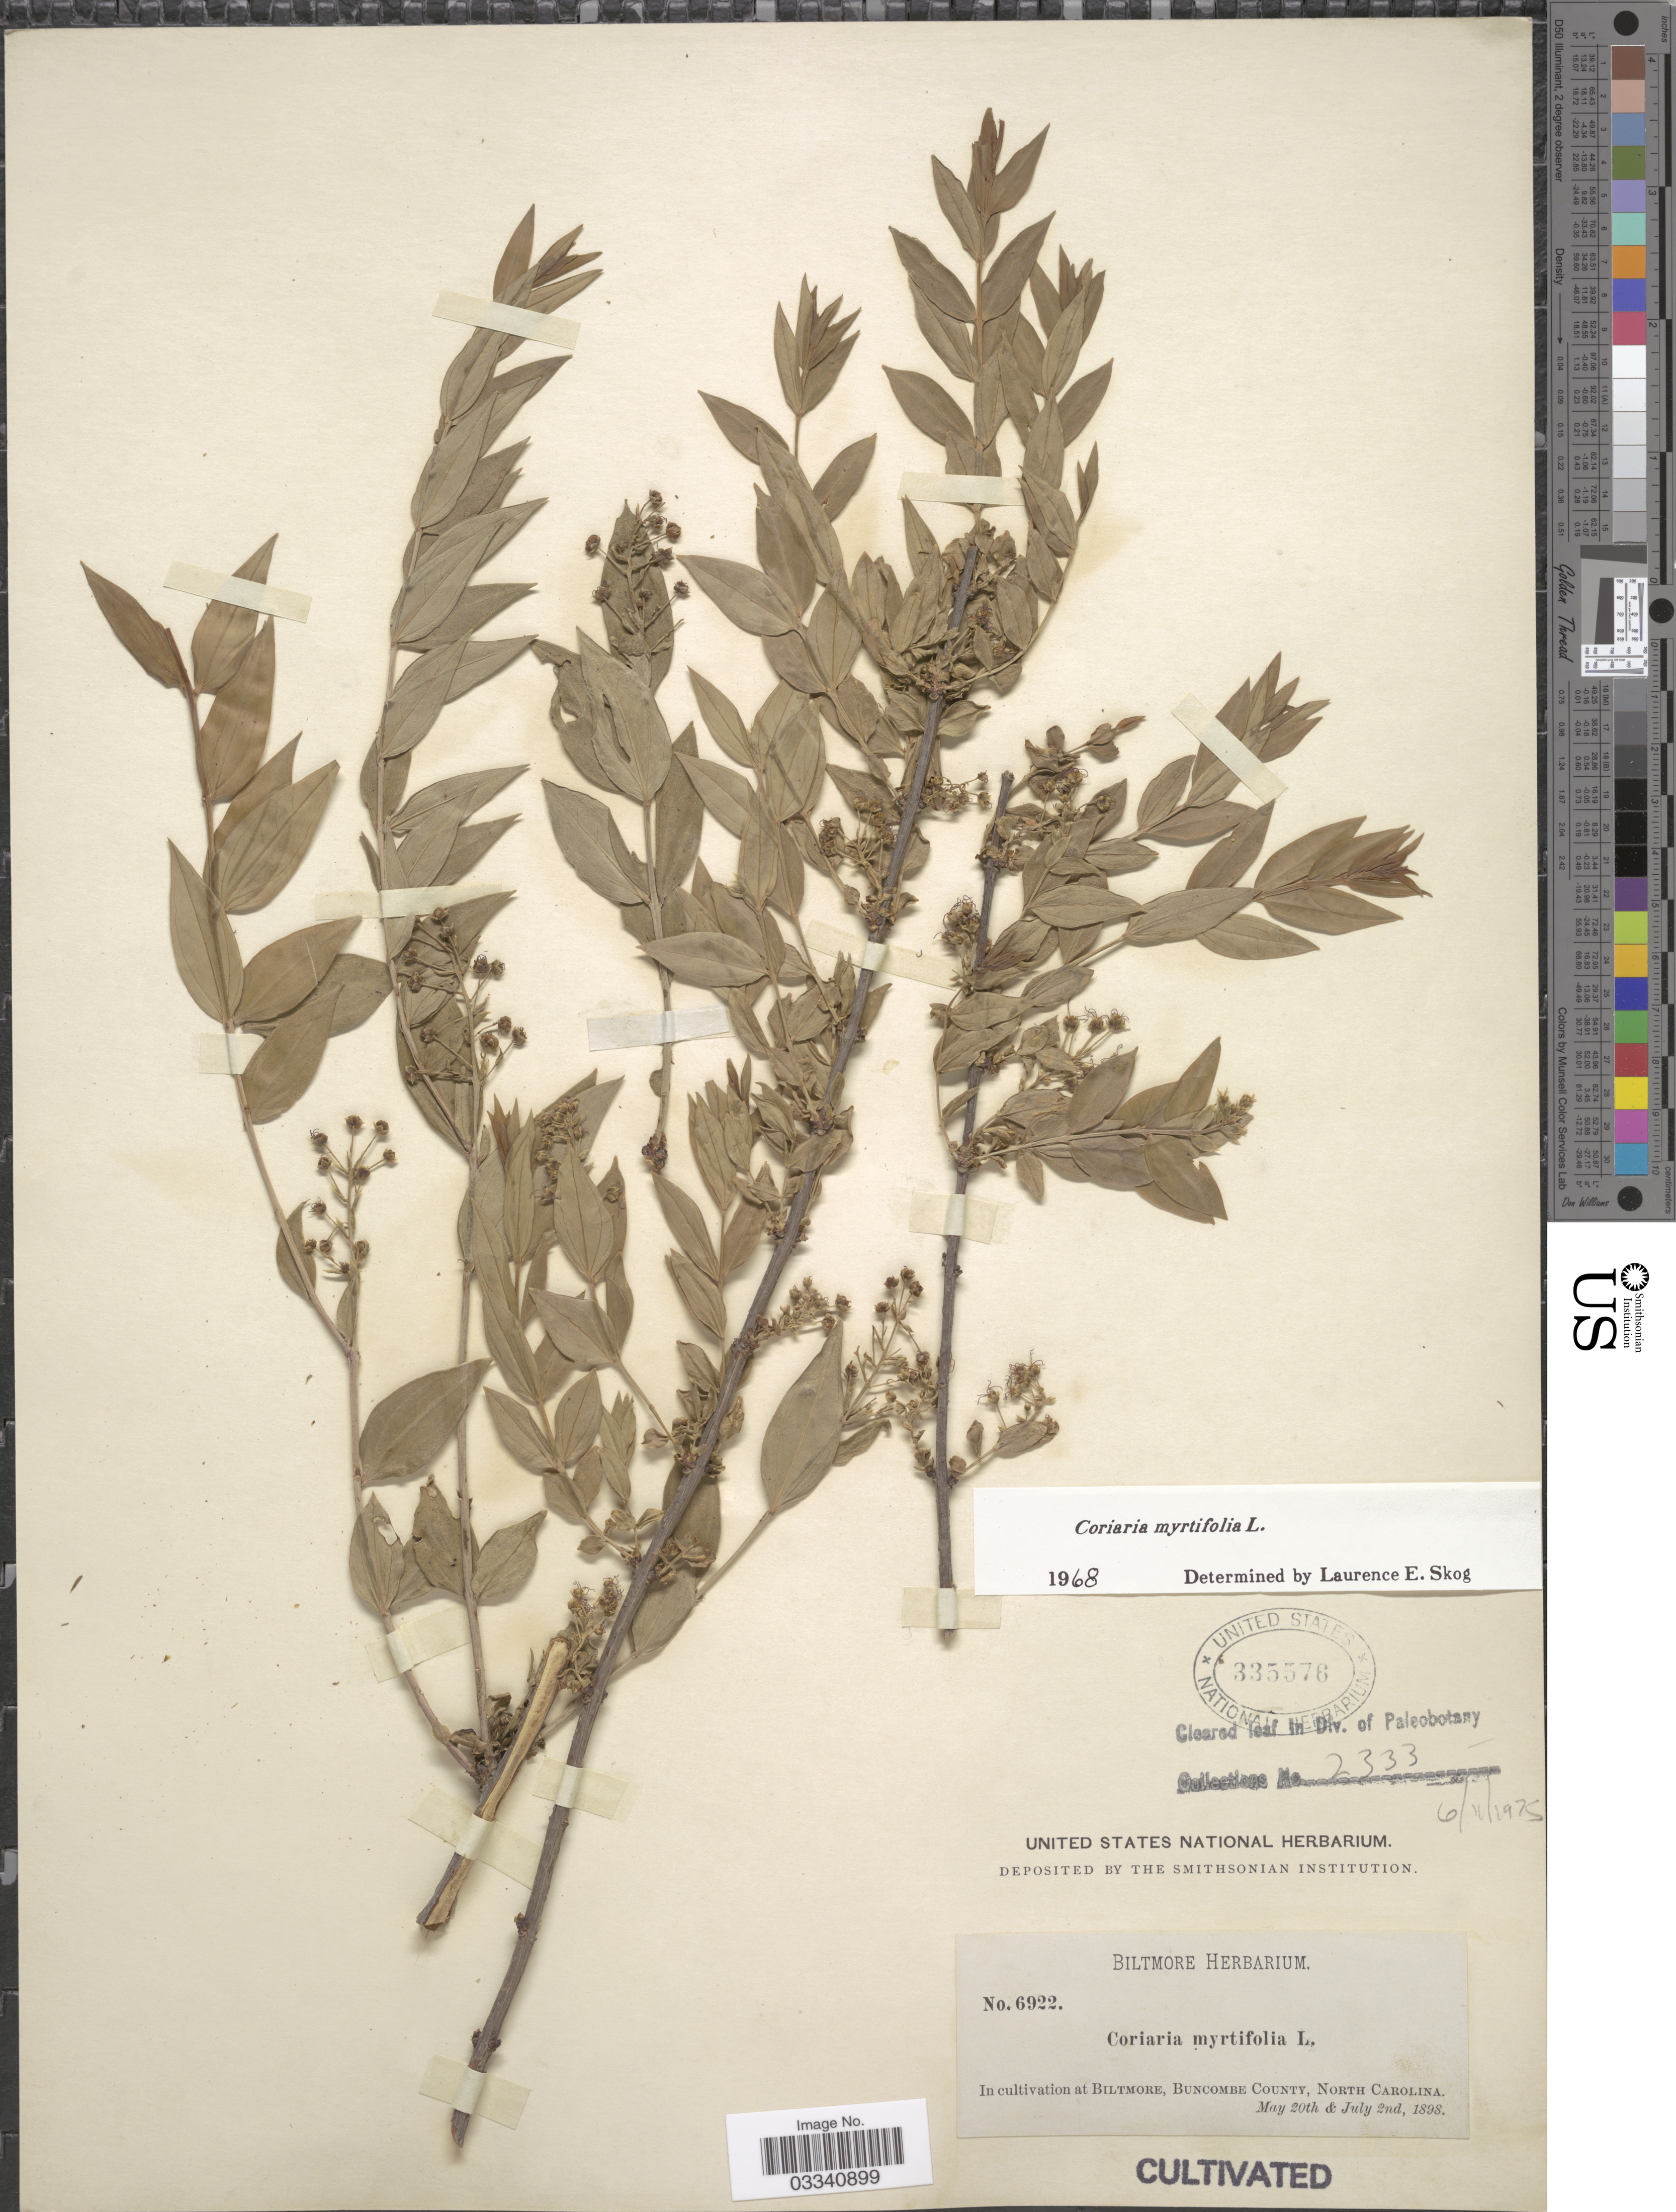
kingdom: Plantae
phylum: Tracheophyta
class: Magnoliopsida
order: Cucurbitales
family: Coriariaceae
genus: Coriaria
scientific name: Coriaria japonica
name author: A. Gray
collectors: ex herb. Biltmore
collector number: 6922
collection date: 1898-05-20/1898-07-02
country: United States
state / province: North Carolina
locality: In cultivation at Biltmore, Buncombe County.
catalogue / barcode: US 335576